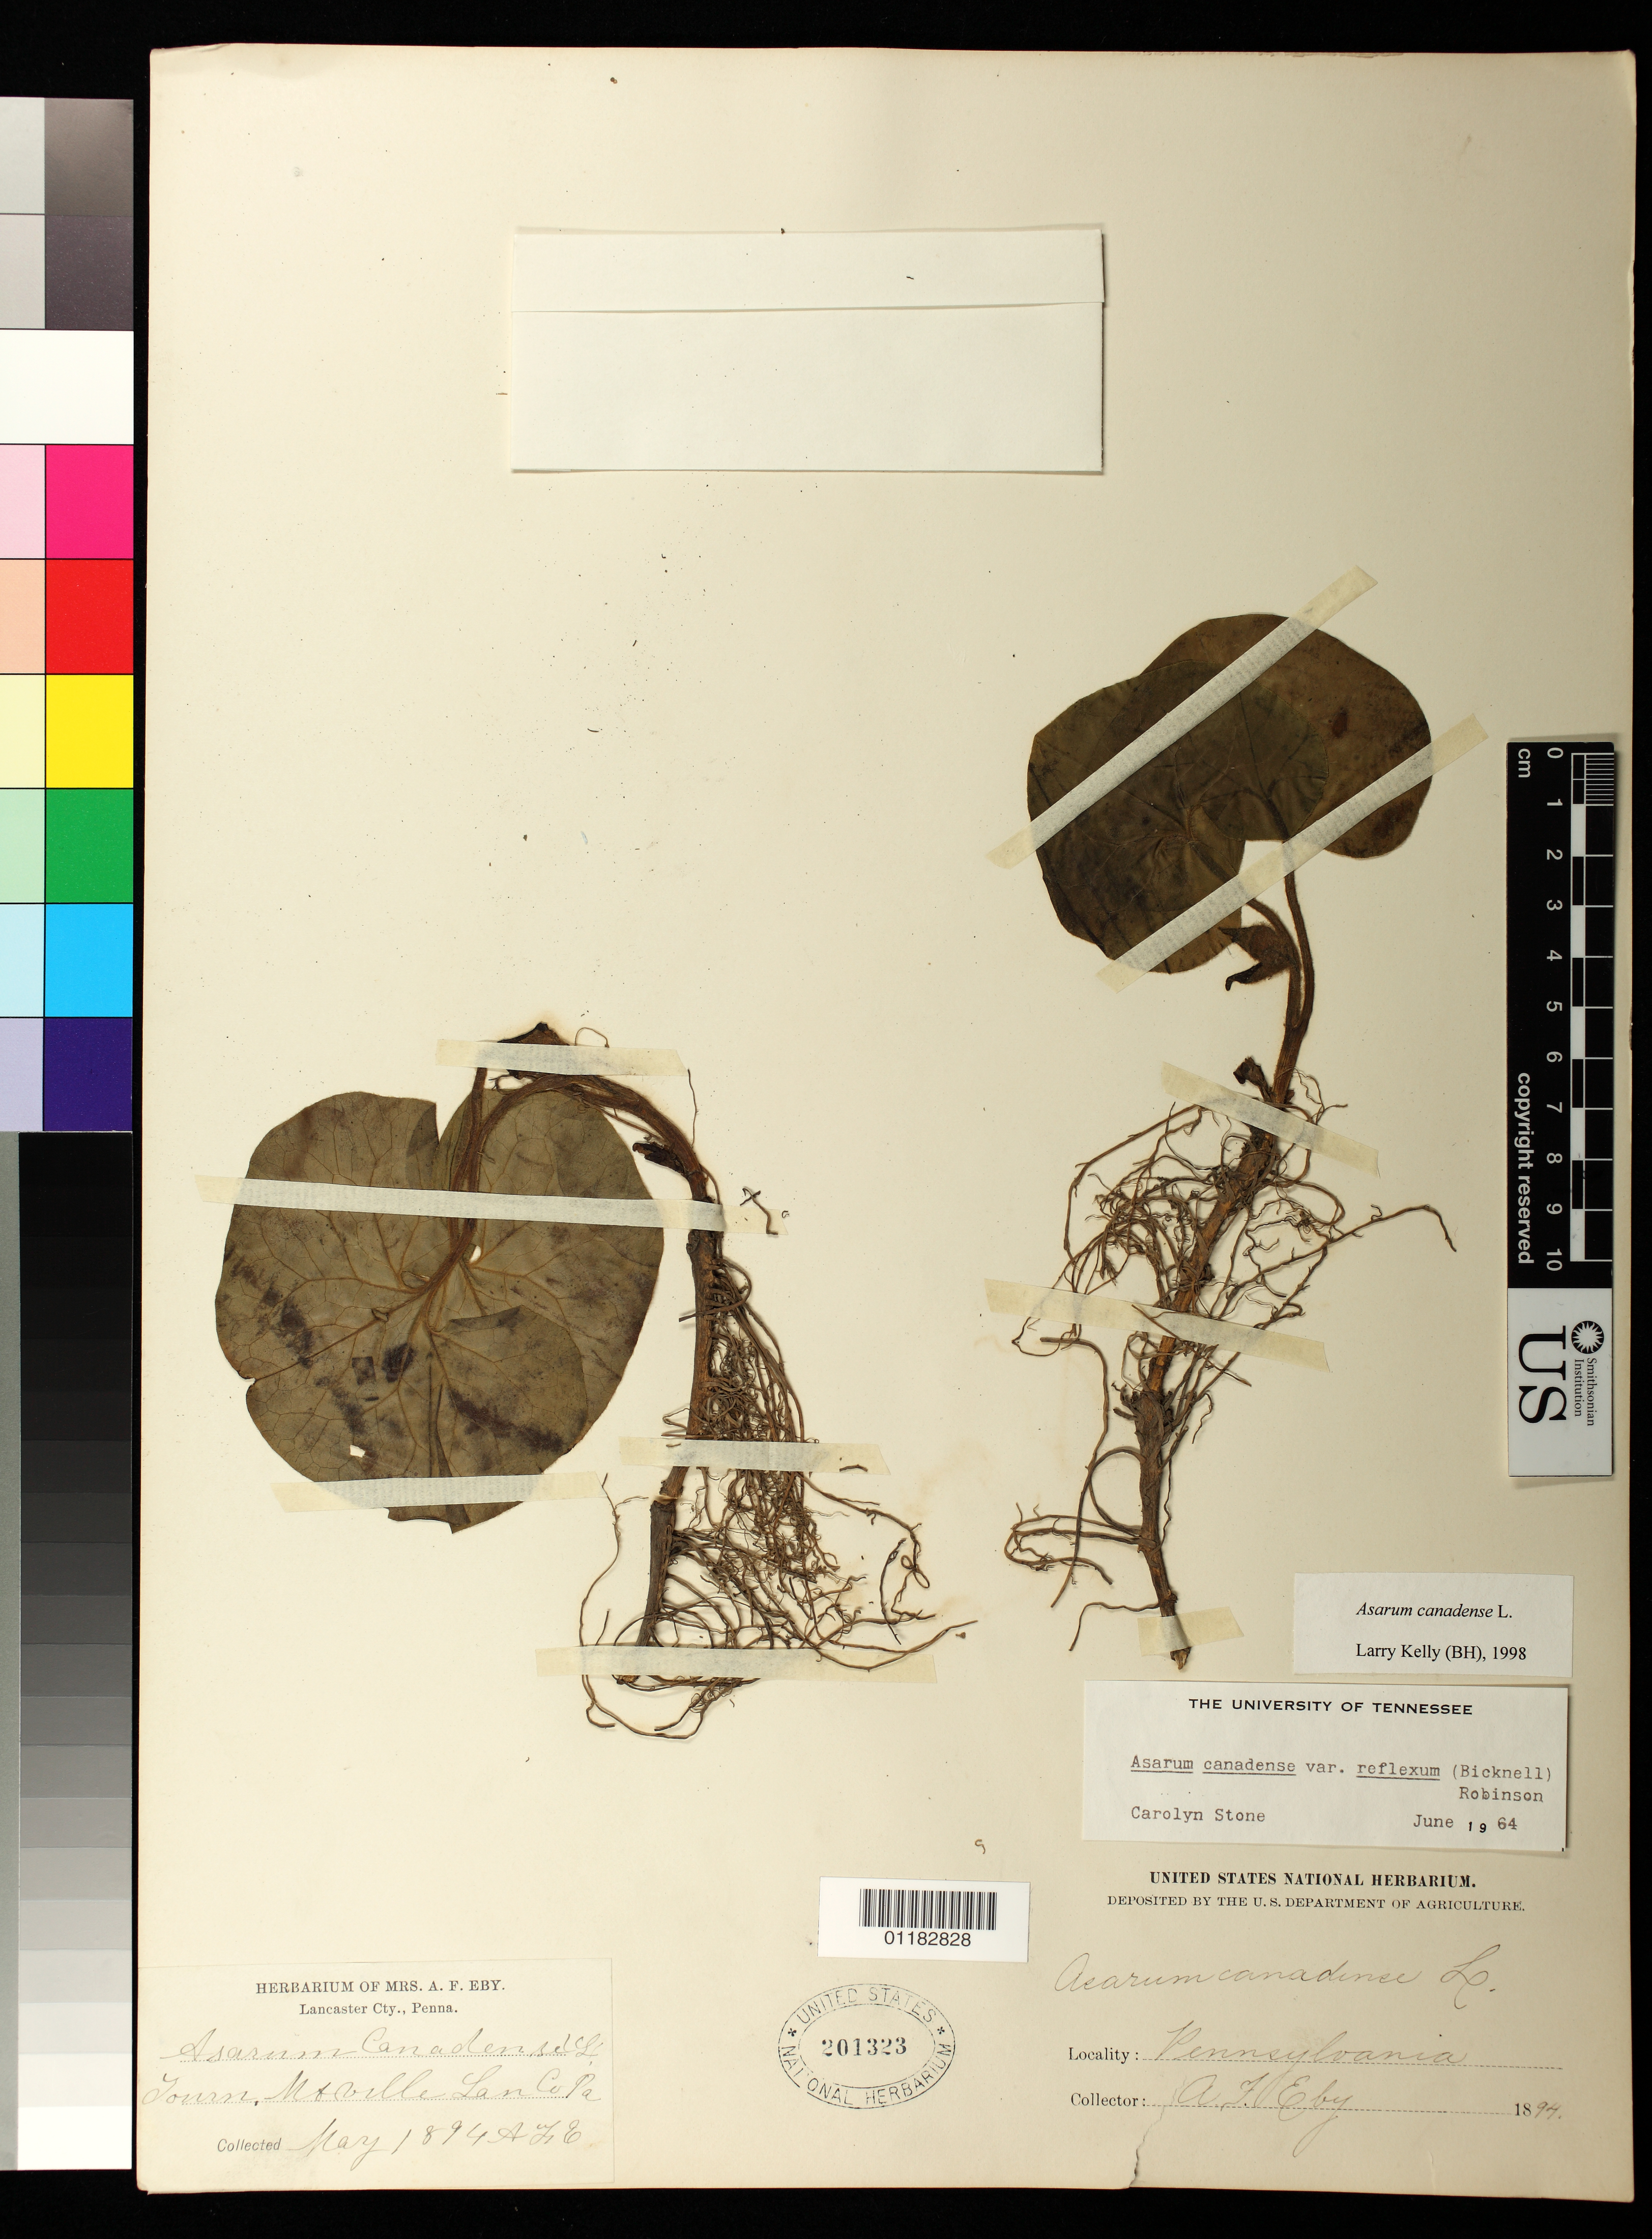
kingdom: Plantae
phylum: Tracheophyta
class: Magnoliopsida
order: Piperales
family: Aristolochiaceae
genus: Asarum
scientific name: Asarum canadense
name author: L.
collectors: A. F. Eby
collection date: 1894-03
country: United States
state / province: Pennsylvania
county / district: Lancaster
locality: Town Mountville, Lancaster County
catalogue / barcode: US 201323